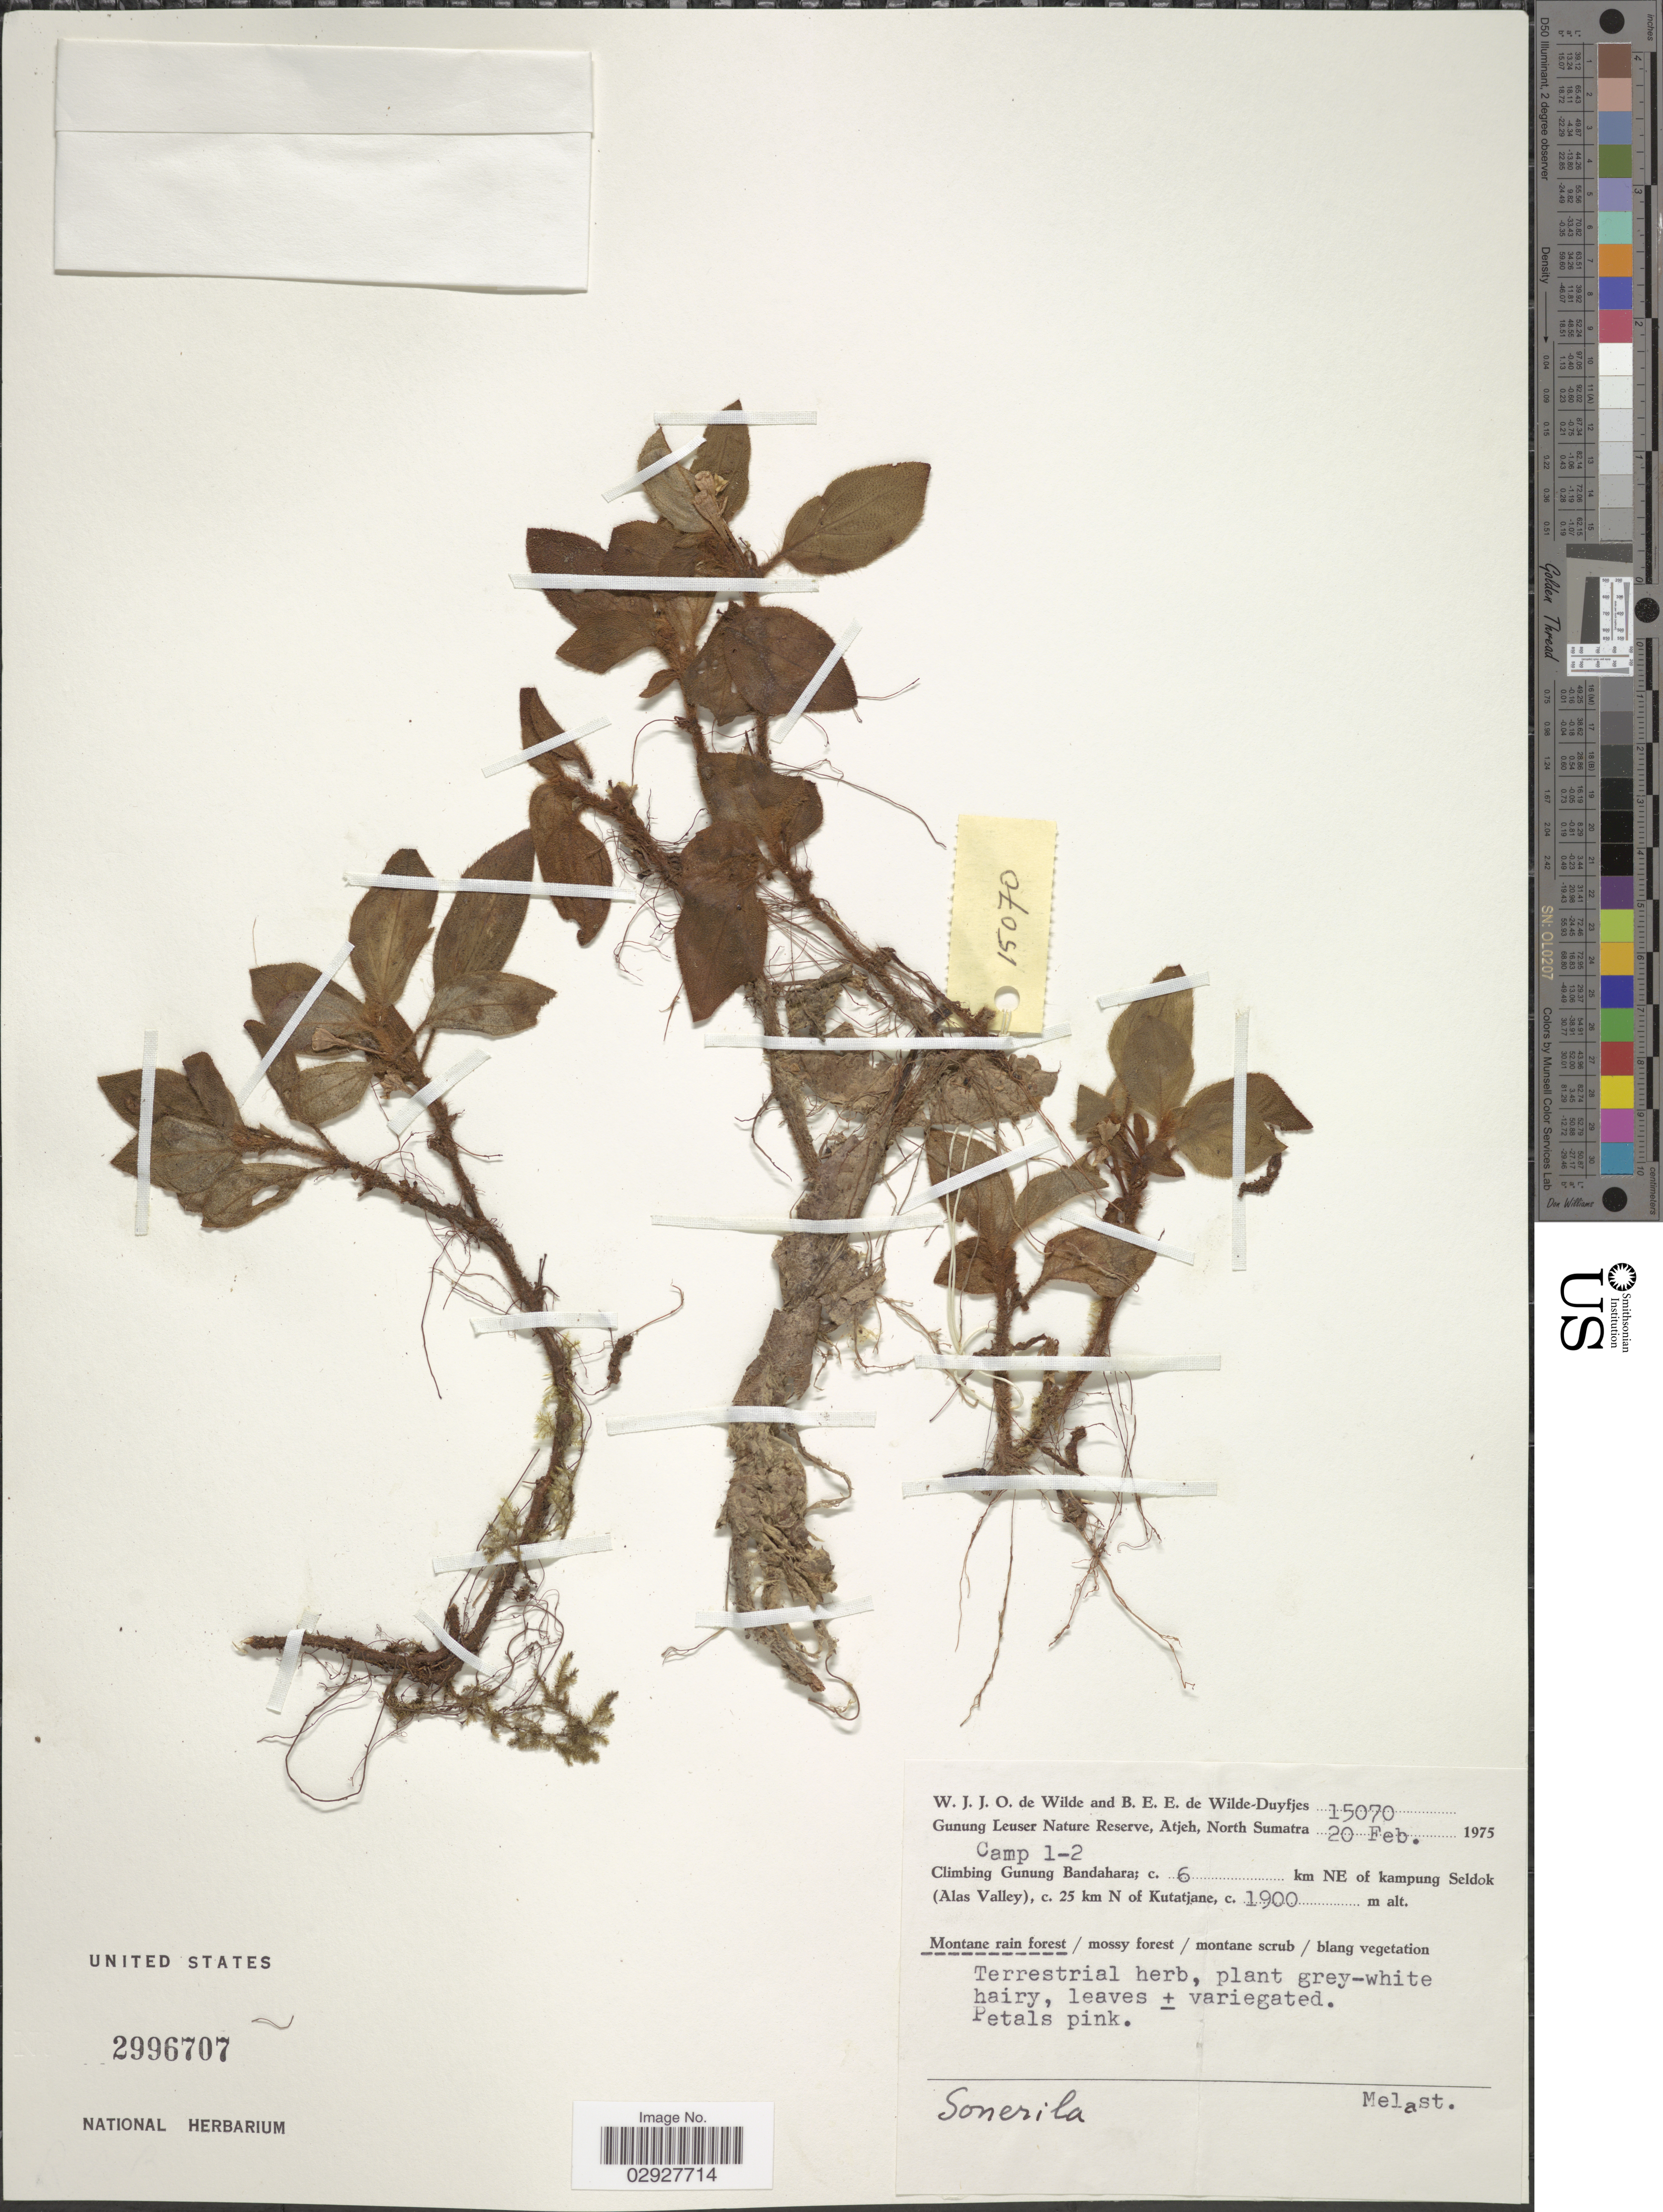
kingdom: Plantae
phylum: Tracheophyta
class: Magnoliopsida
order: Myrtales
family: Melastomataceae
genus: Sonerila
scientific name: Sonerila sp.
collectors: W. J. de Wilde & B. E. de Wilde-Duyfjes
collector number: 15070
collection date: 1975-02-20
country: Indonesia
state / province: Sumatra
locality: Gunung Leuser Nature Reserve, Atjeh, North Sumatra. Camp 1-2. Climbing Gunung Bandahara; c. 6 km NE of kampung Seldok (Alas Valley), c. 25 km N of Kutatjane.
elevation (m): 1900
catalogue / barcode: US 2996707